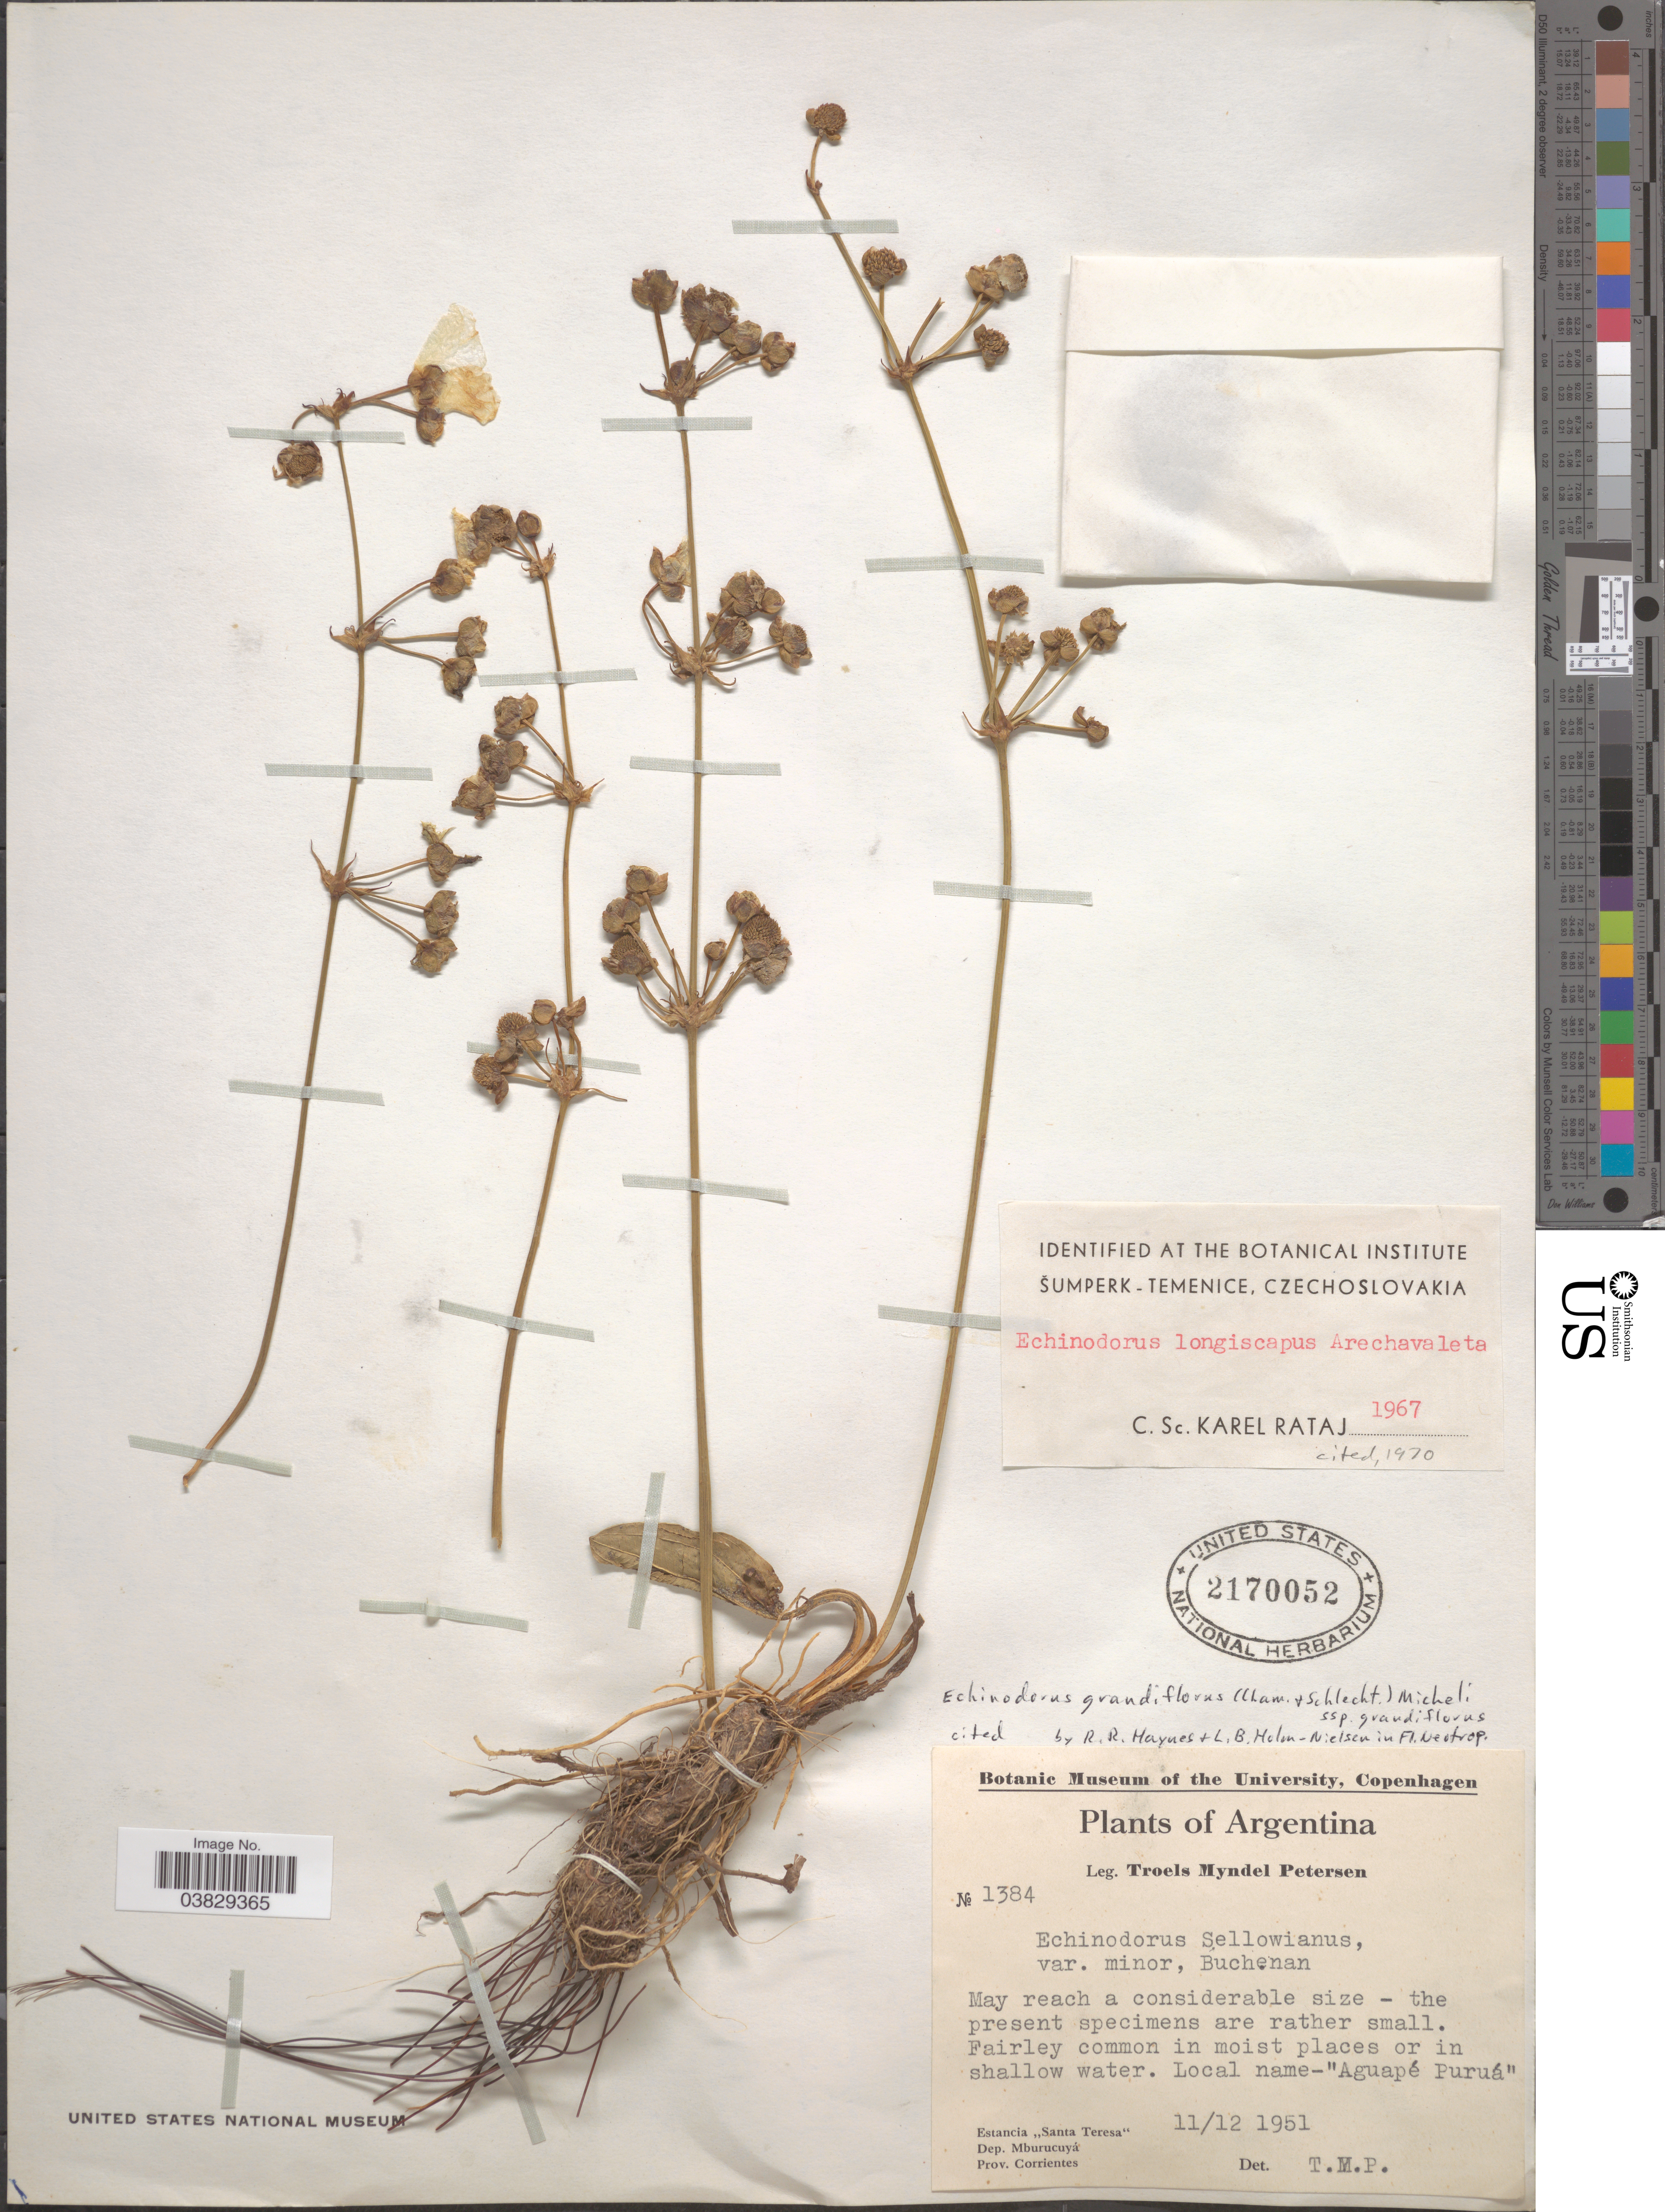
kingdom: Plantae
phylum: Tracheophyta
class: Liliopsida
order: Alismatales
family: Alismataceae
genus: Echinodorus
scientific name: Echinodorus grandiflorus subsp. grandiflorus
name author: (Cham. & Schltdl.) Micheli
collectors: T. Pederson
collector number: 1384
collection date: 1951-12-11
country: Argentina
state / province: Corrientes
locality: Estancia "Santa Teresa". Dep. Mburucuyá.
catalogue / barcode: US 2170052